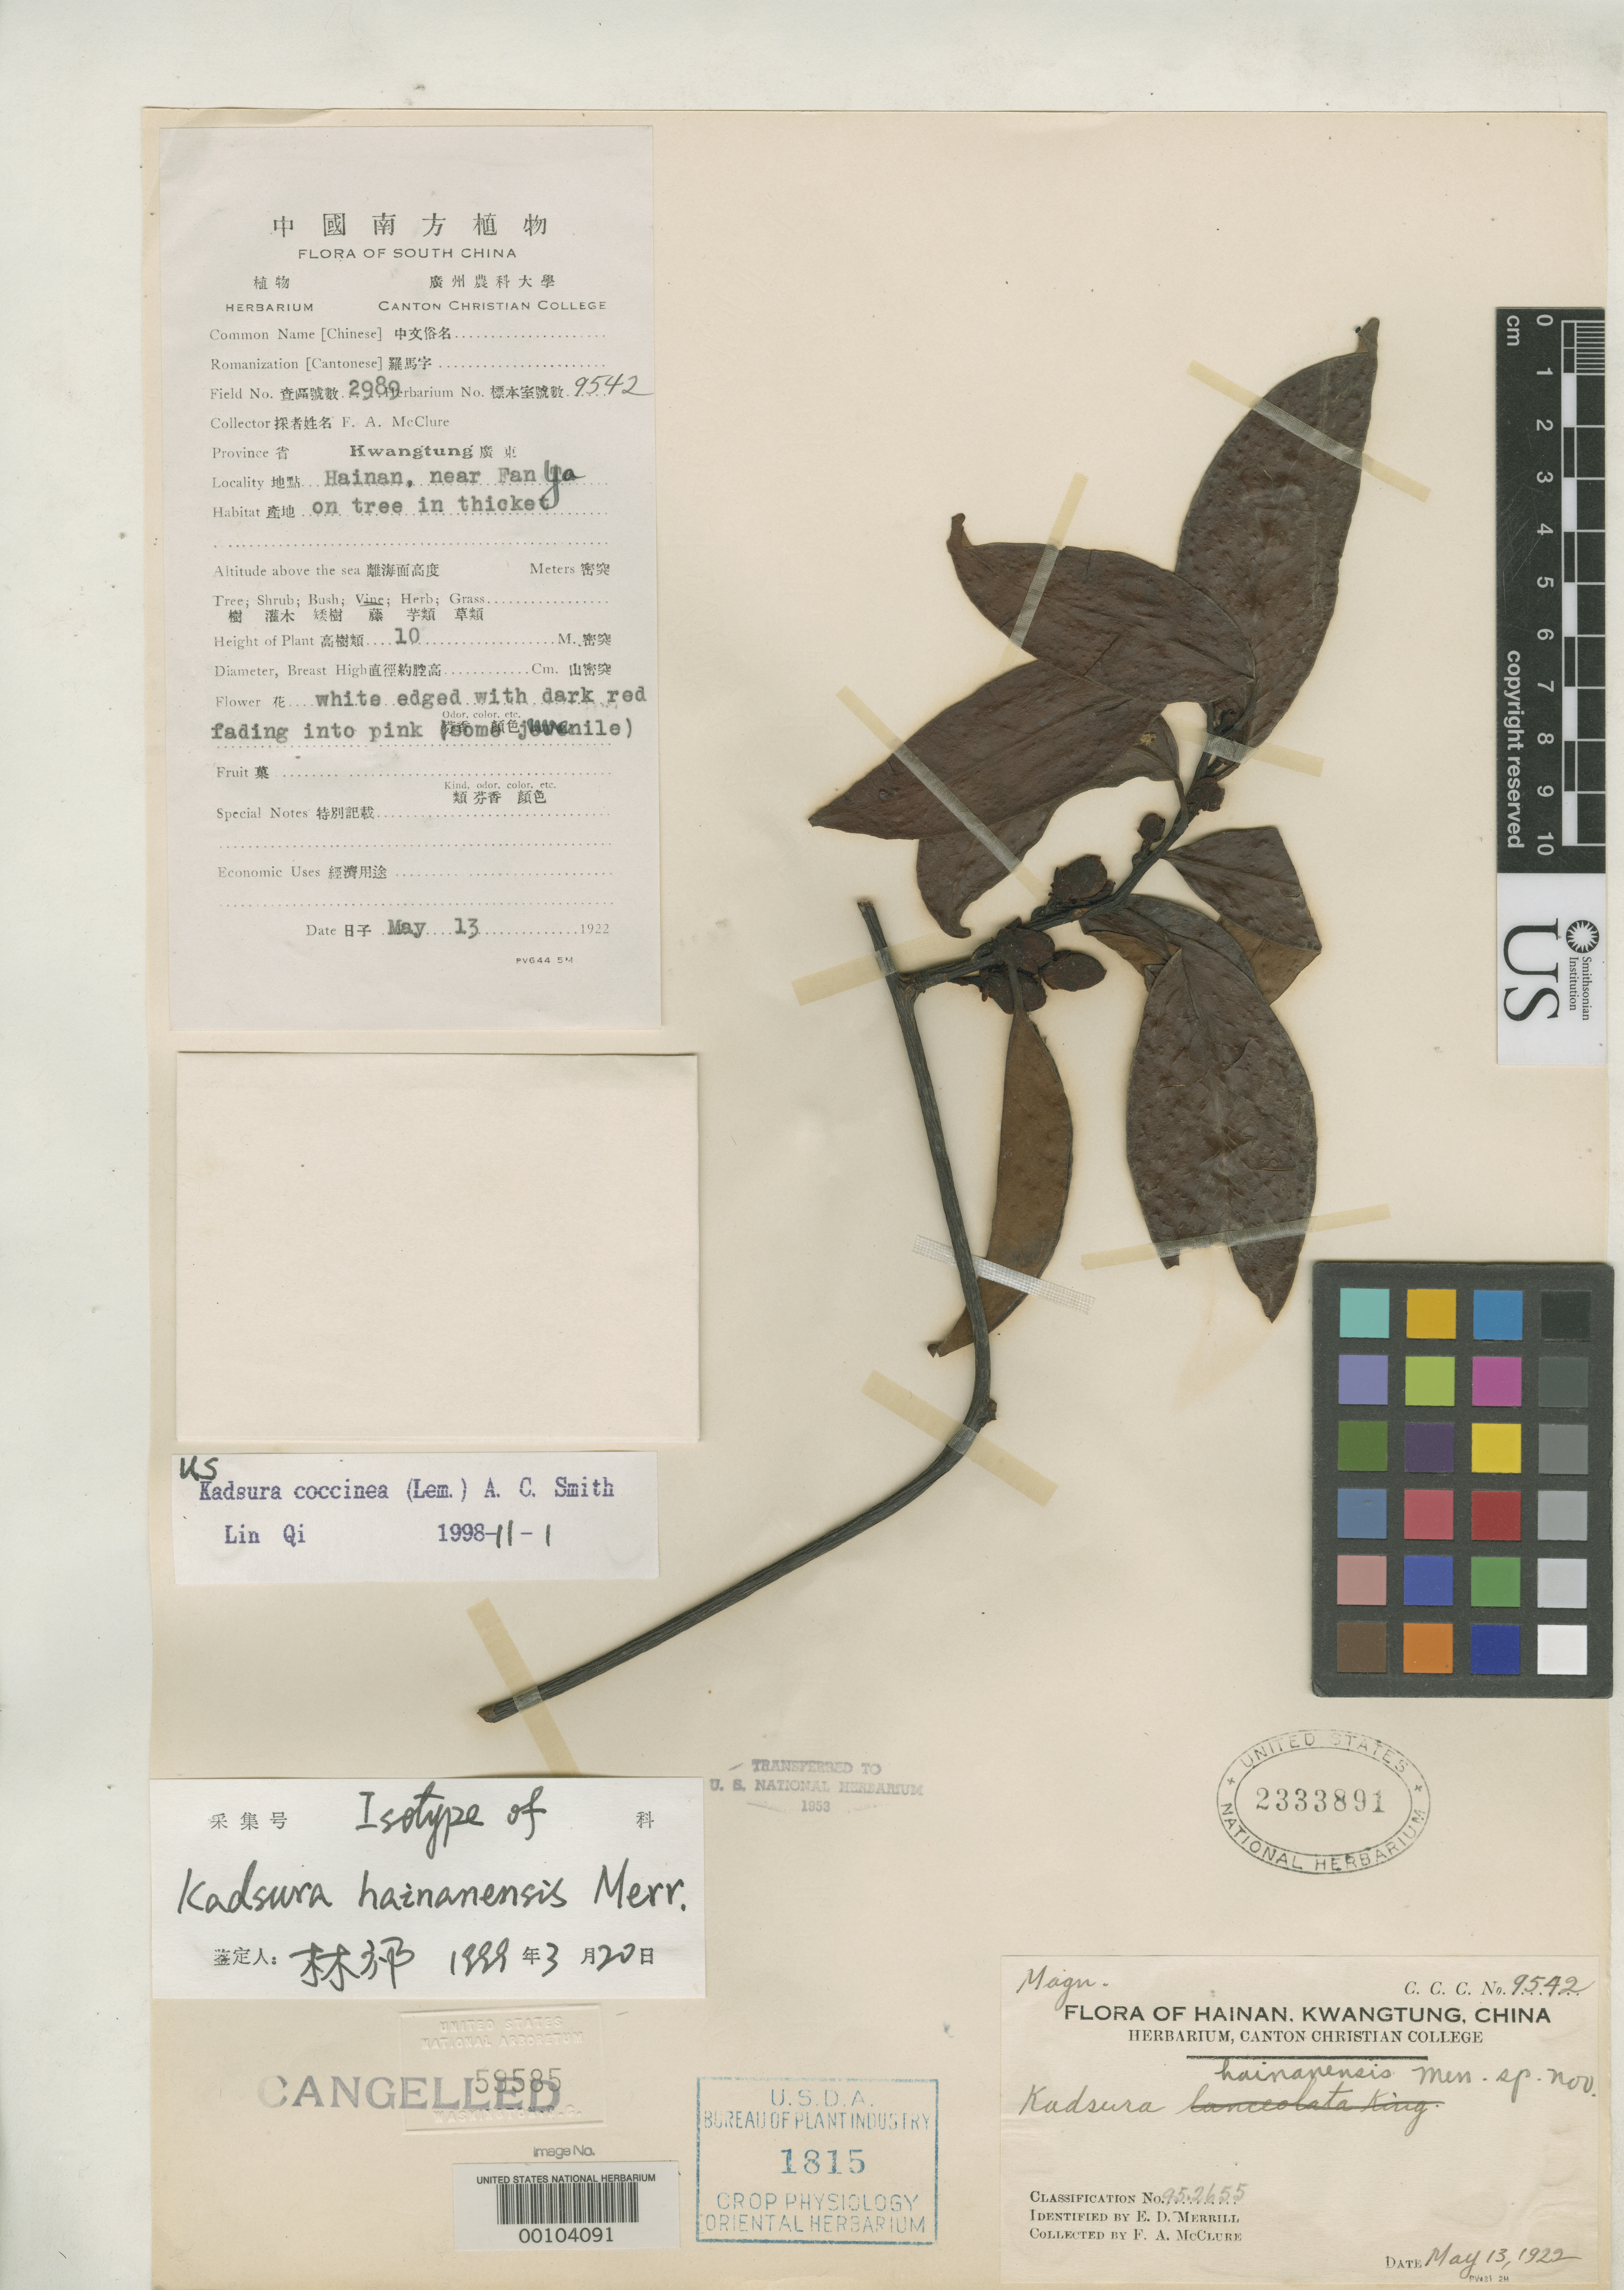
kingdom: Plantae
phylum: Tracheophyta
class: Magnoliopsida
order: Austrobaileyales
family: Schisandraceae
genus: Kadsura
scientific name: Kadsura hainanensis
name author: Merr.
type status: Isotype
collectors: F. A. McClure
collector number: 2989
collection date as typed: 13 May 1922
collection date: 1922-05-13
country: China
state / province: Hainan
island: Hainan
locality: Near Fan-ya.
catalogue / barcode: US 2333891